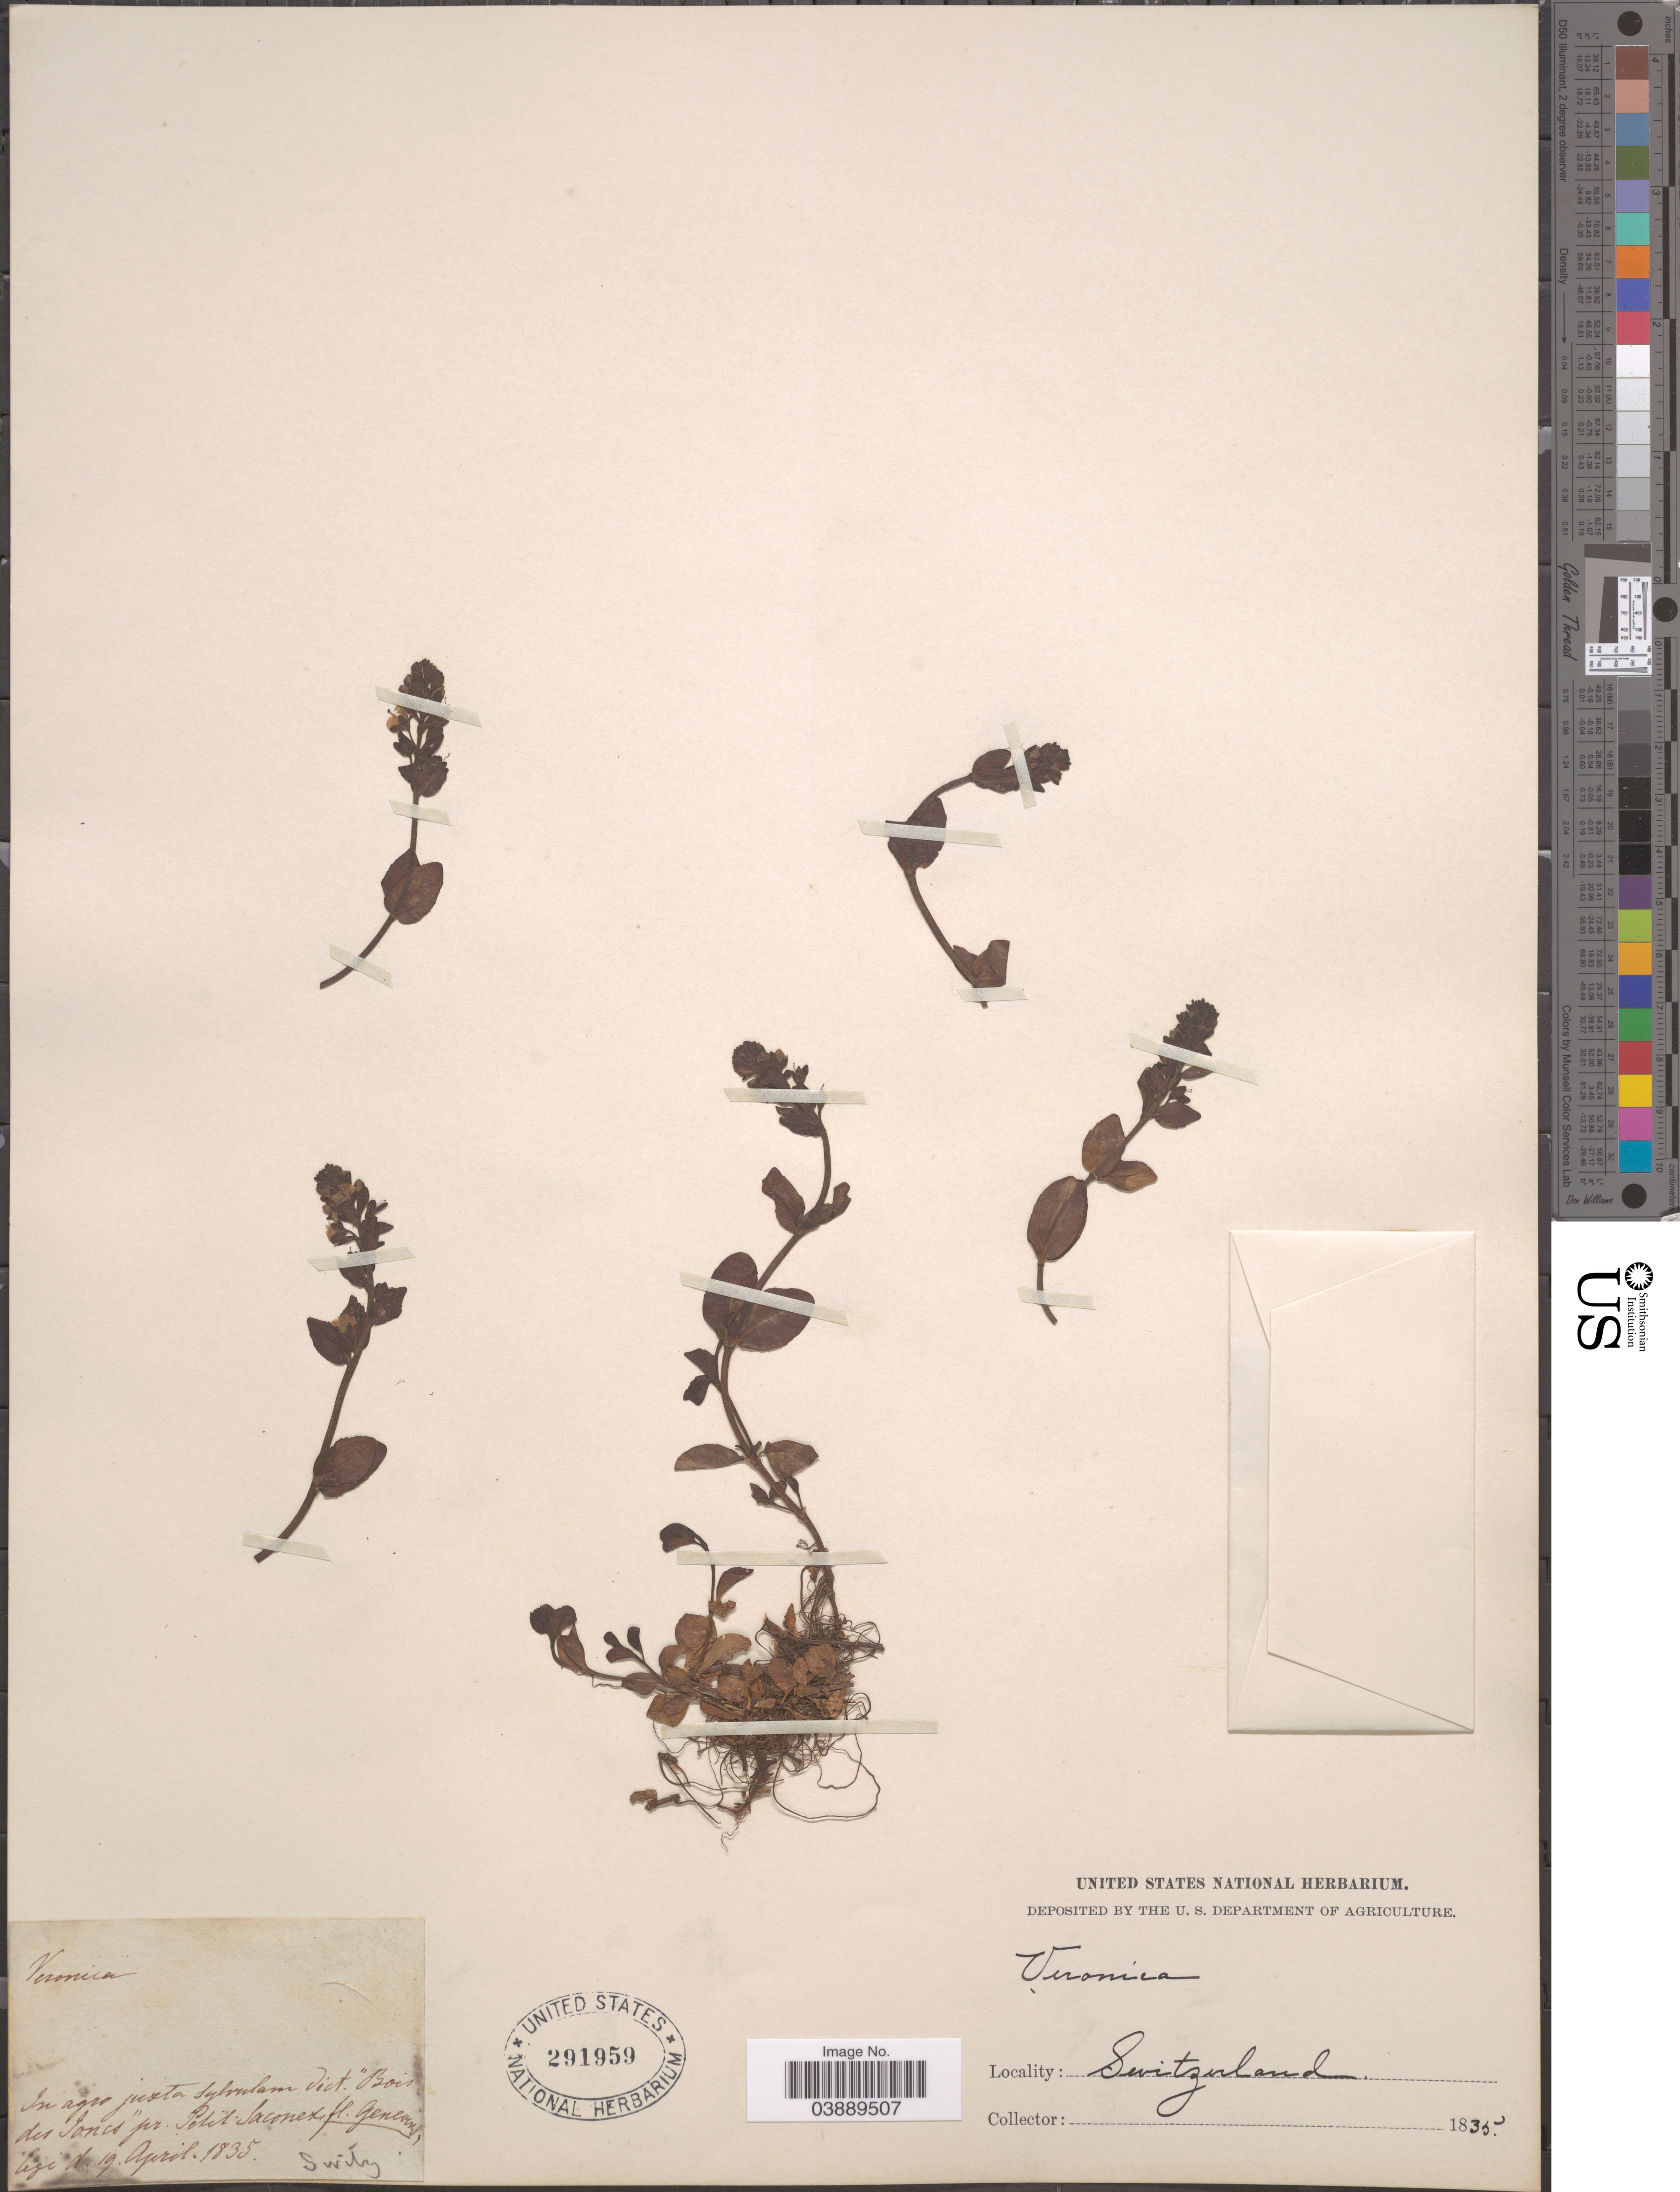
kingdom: Plantae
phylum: Tracheophyta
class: Magnoliopsida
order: Lamiales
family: Plantaginaceae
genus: Veronica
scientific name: Veronica serpyllifolia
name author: L.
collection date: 1835-04-19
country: Switzerland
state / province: Genève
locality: In agro juxta sylvalum dict. "Bois des Joncs" pr. Petit-Saconnex fl. Genevens)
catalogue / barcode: US 291959